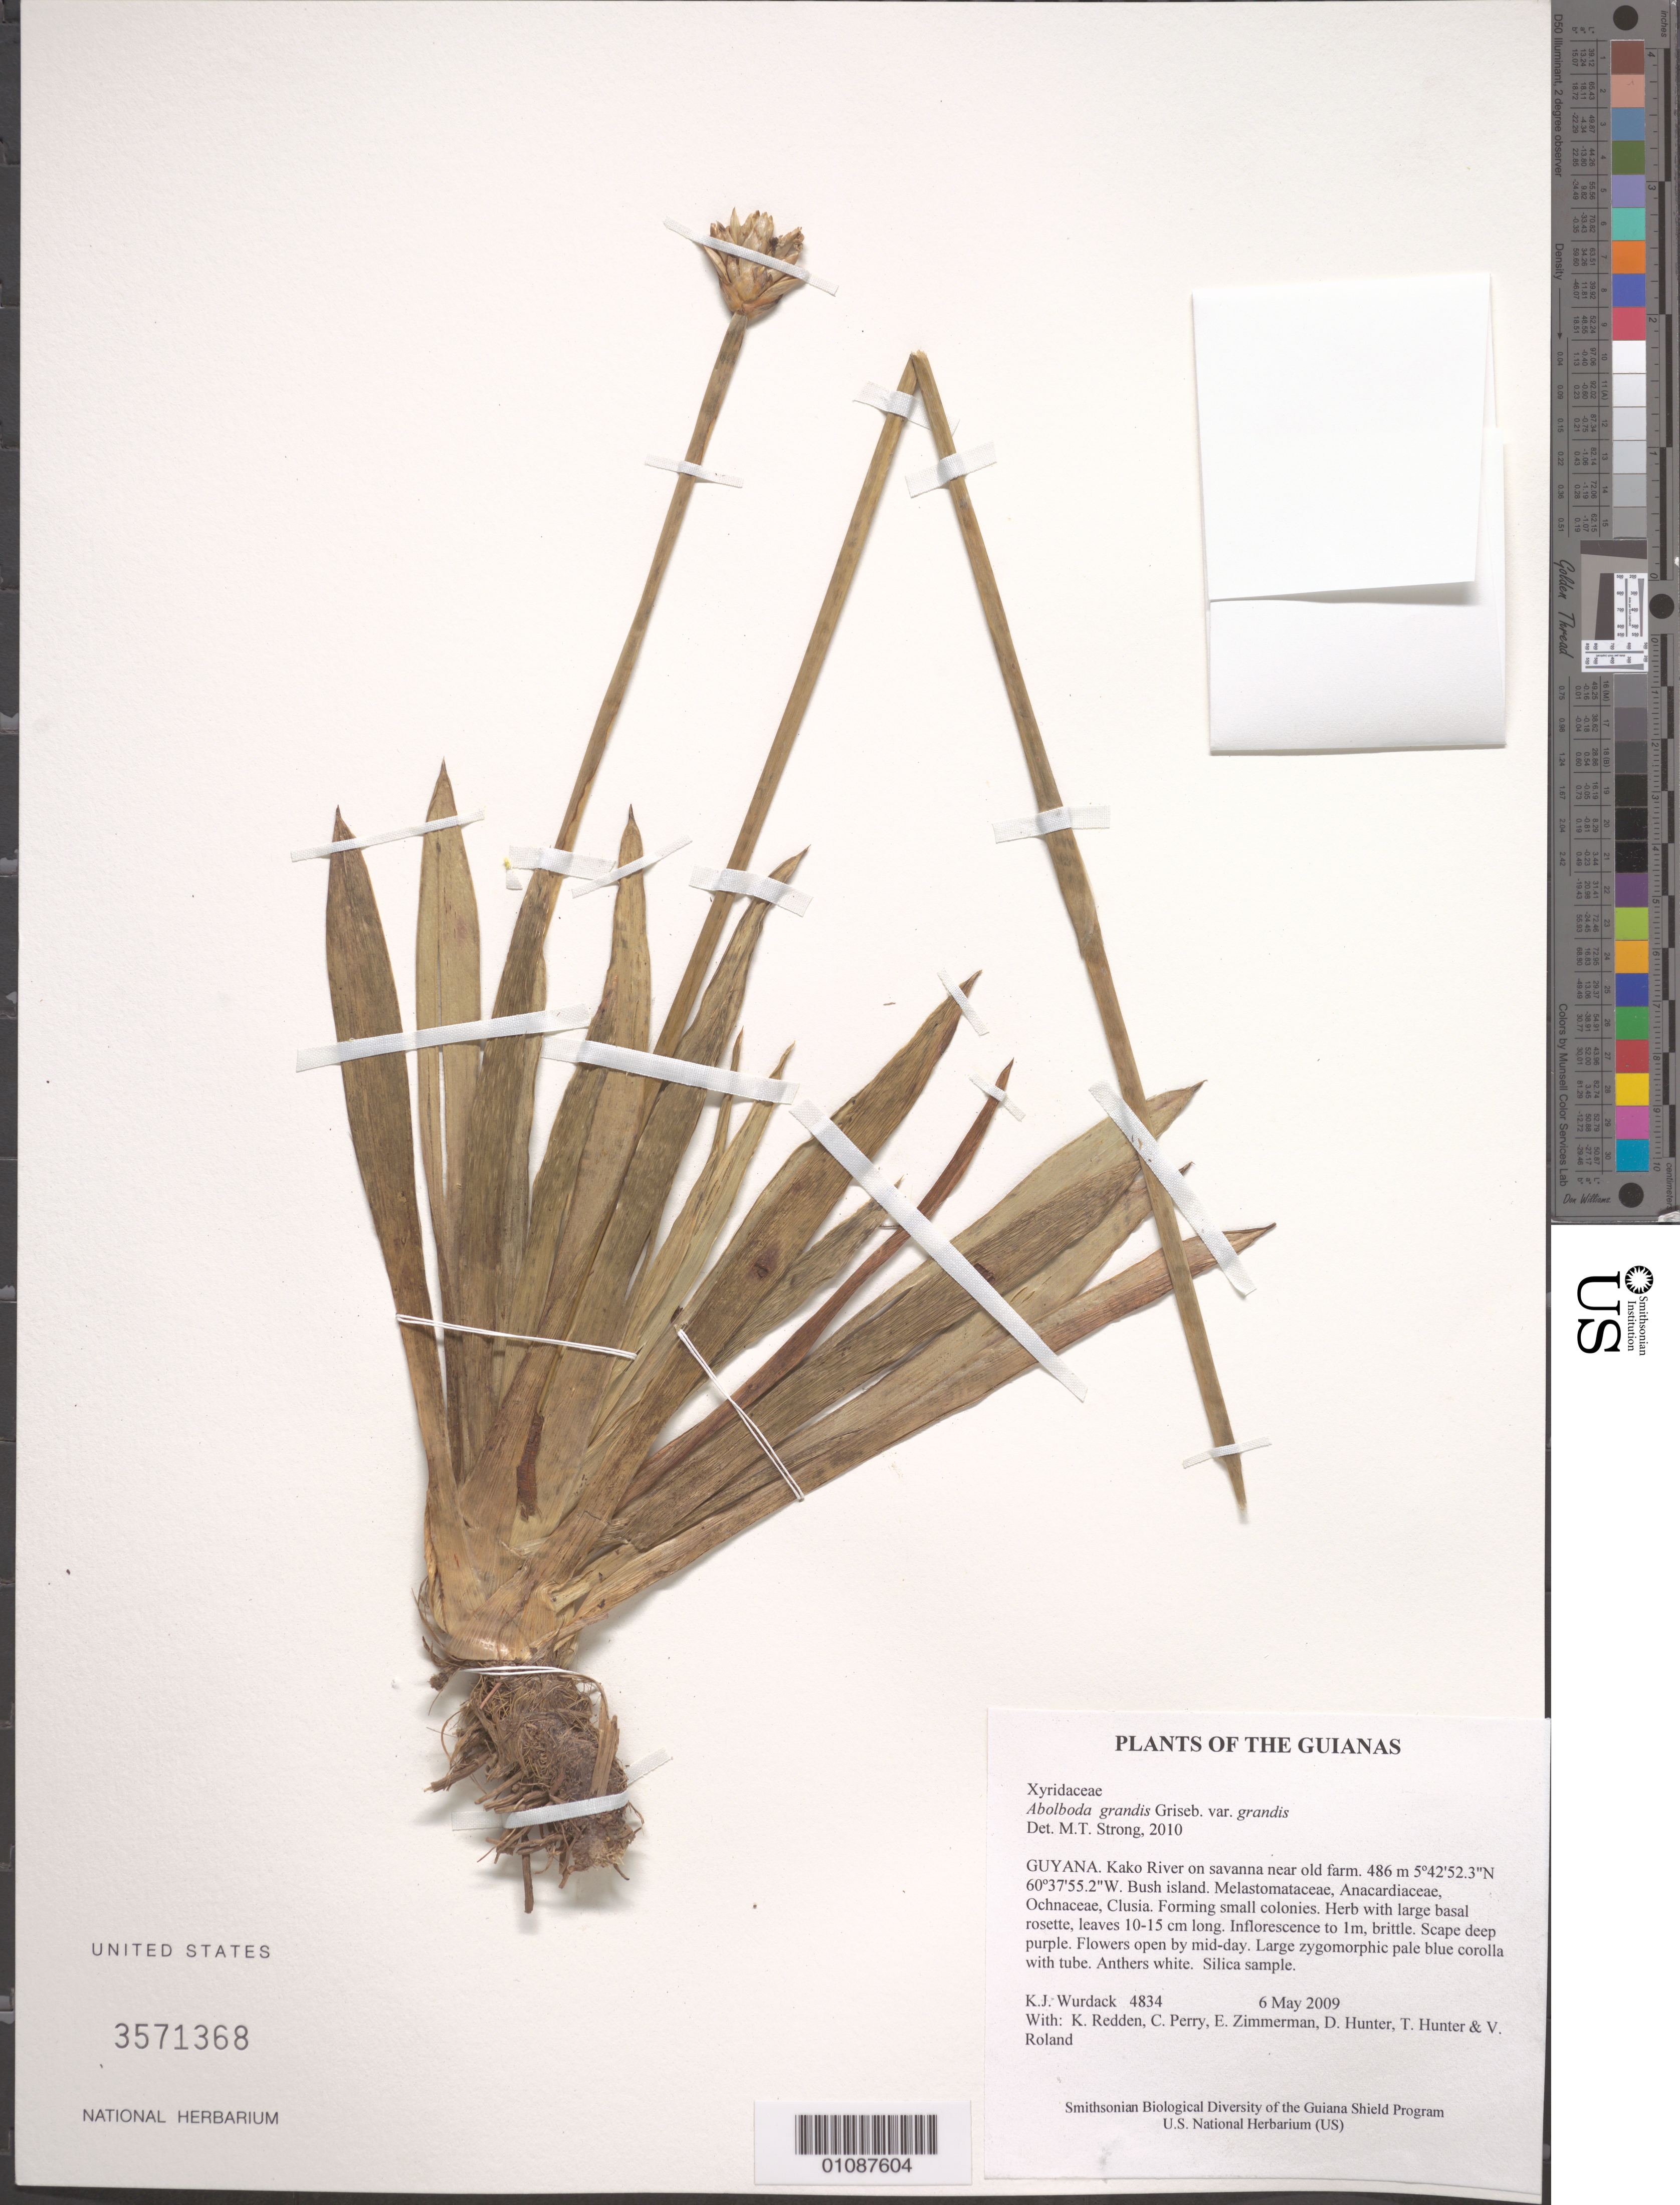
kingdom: Plantae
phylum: Tracheophyta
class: Liliopsida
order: Poales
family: Xyridaceae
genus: Abolboda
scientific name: Abolboda grandis var. grandis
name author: Griseb.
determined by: Strong, M. T., (US), Smithsonian Institution - National Museum of Natural History (UNITED STATES)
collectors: K. Wurdack, K. M. Redden, C. Perry, E. Zimmerman, D. Hunter, T. Hunter & V. Roland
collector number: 4834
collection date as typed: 6 May 2009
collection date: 2009-05-06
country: Guyana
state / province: Cuyuni-Mazaruni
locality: Kako River on savanna near old farm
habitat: Bush island. Melastomataceae, Anacardiaceae, Ochnaceae, Clusia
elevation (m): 486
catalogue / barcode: US 3571368